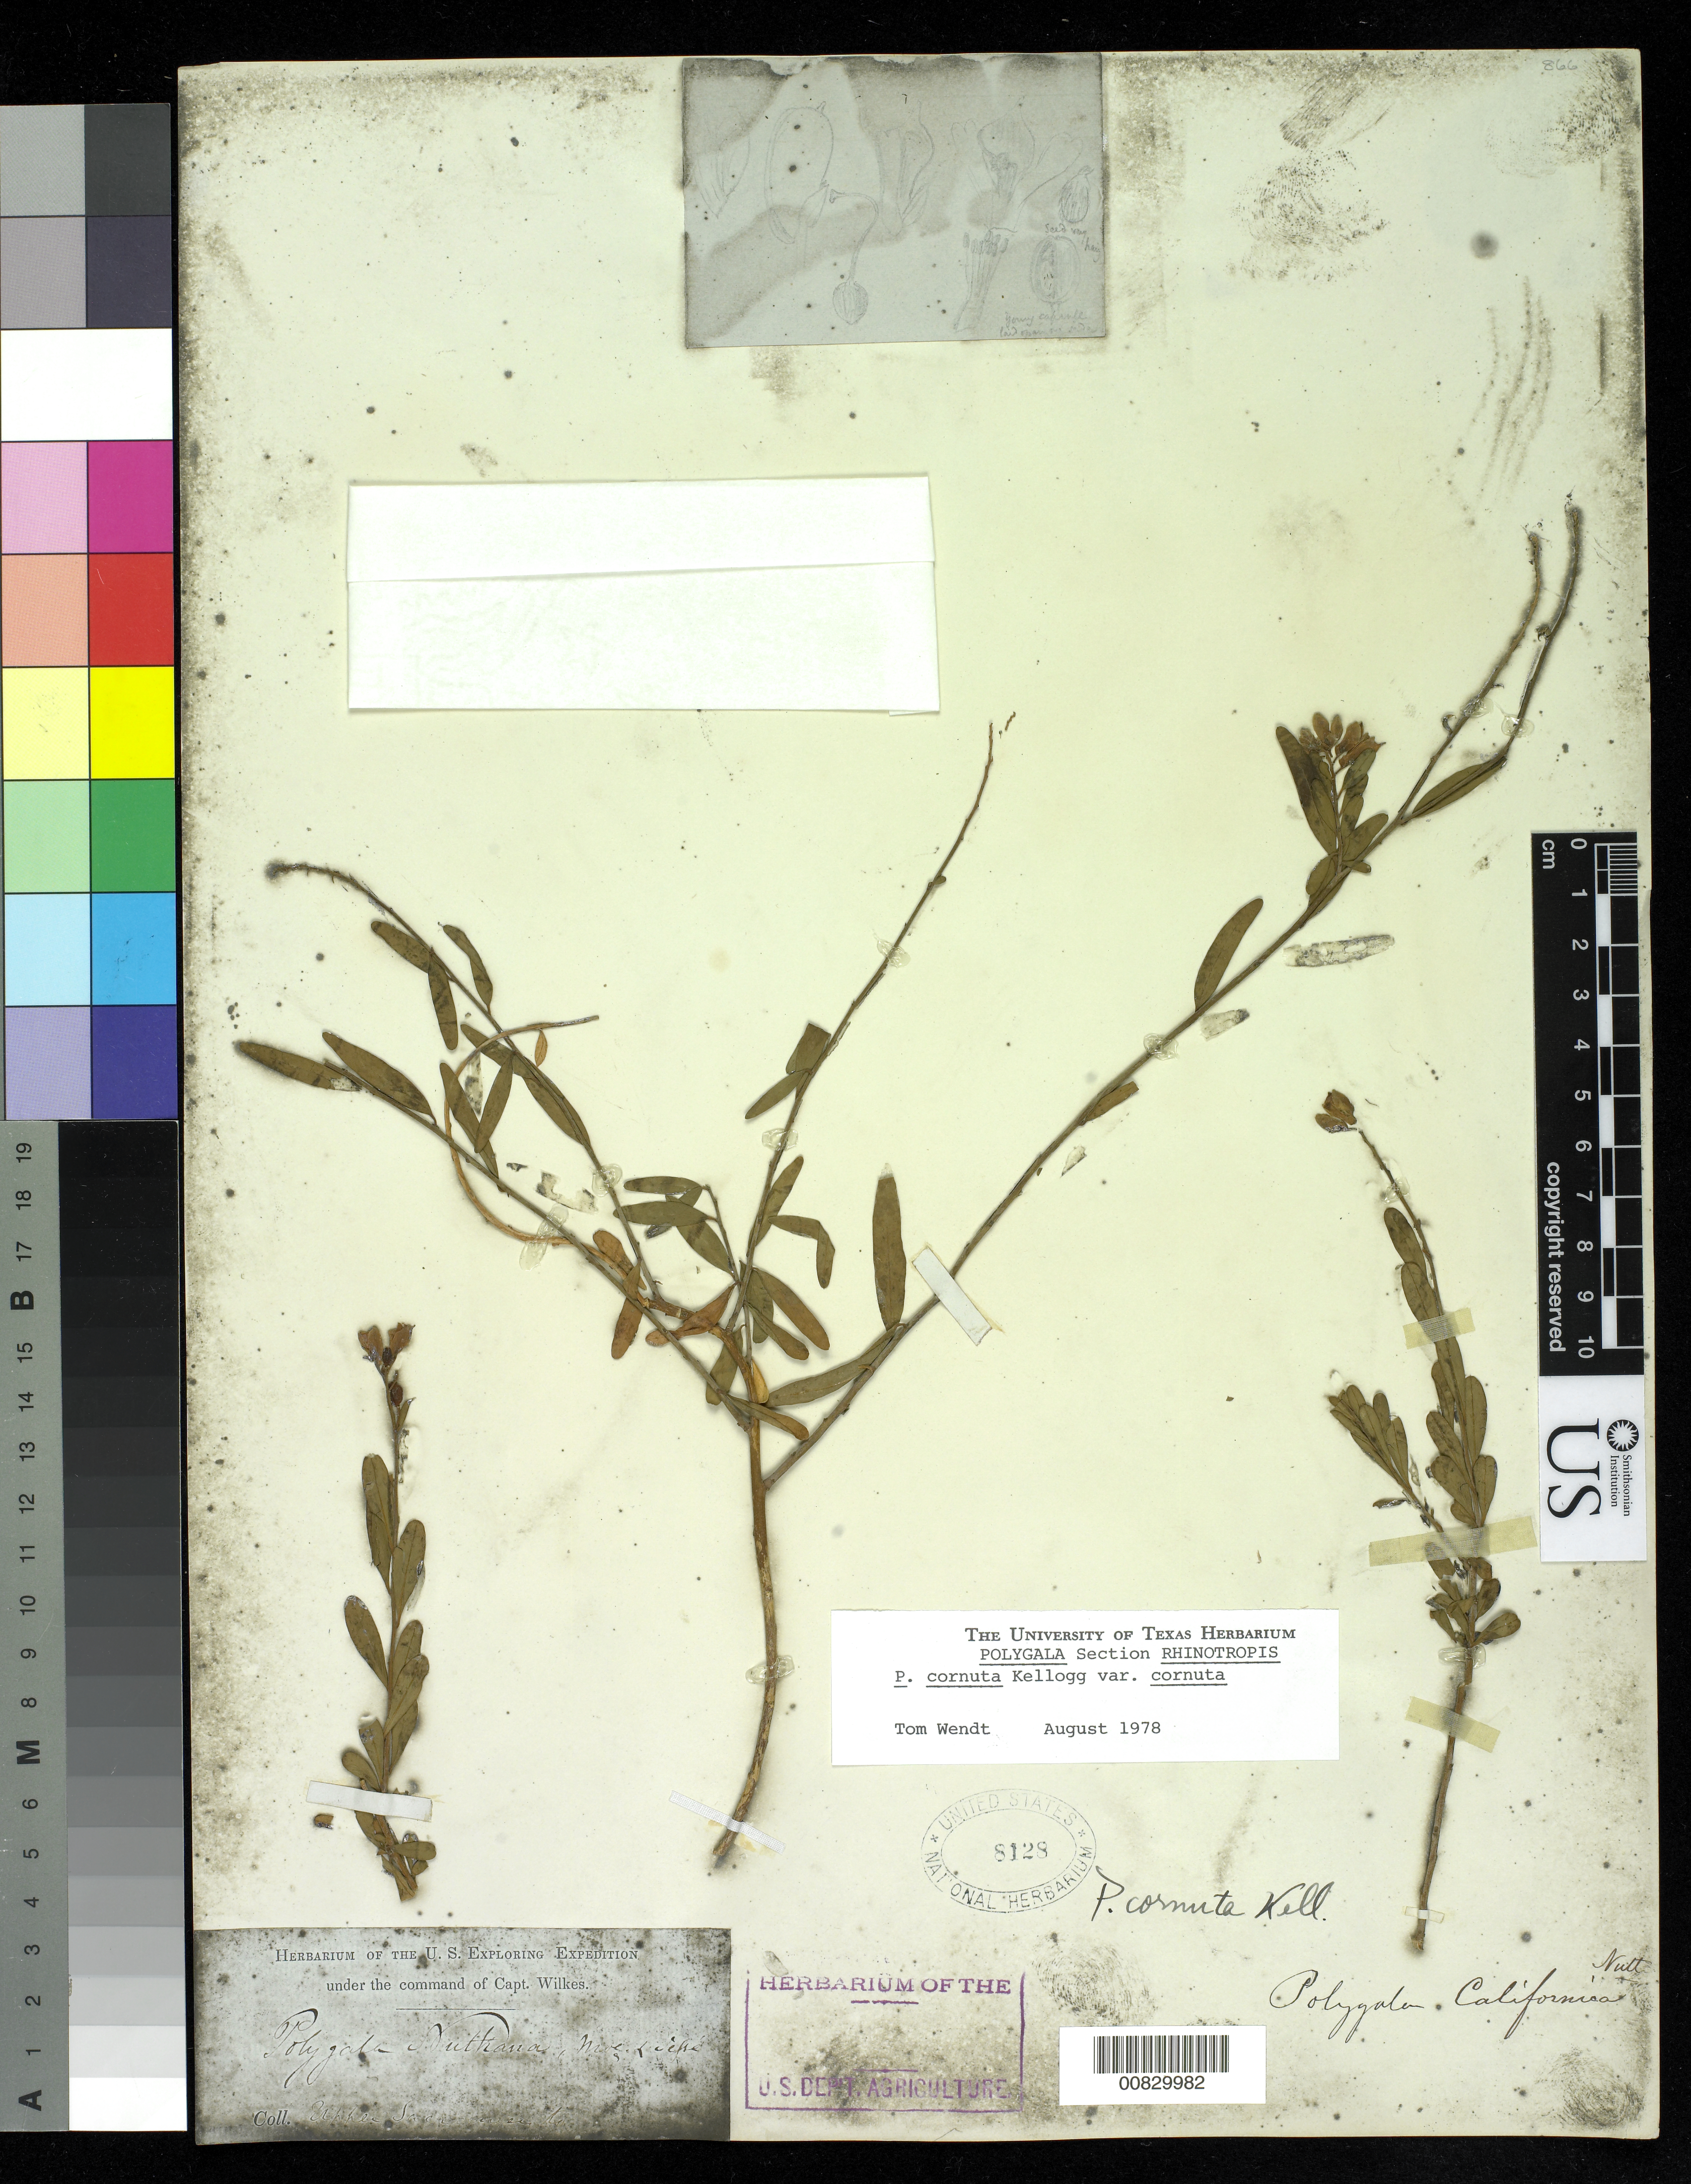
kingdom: Plantae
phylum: Tracheophyta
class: Magnoliopsida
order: Fabales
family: Polygalaceae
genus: Rhinotropis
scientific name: Rhinotropis cornuta var. cornuta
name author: (Kellogg) J.R. Abbott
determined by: Strong, Mark T., (BOT), Smithsonian Institution - National Museum of Natural History (UNITED STATES)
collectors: Wilkes Explor. Exped.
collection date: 1838/1842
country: United States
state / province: California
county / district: Sacramento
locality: Upper Sacramento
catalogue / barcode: US 8128